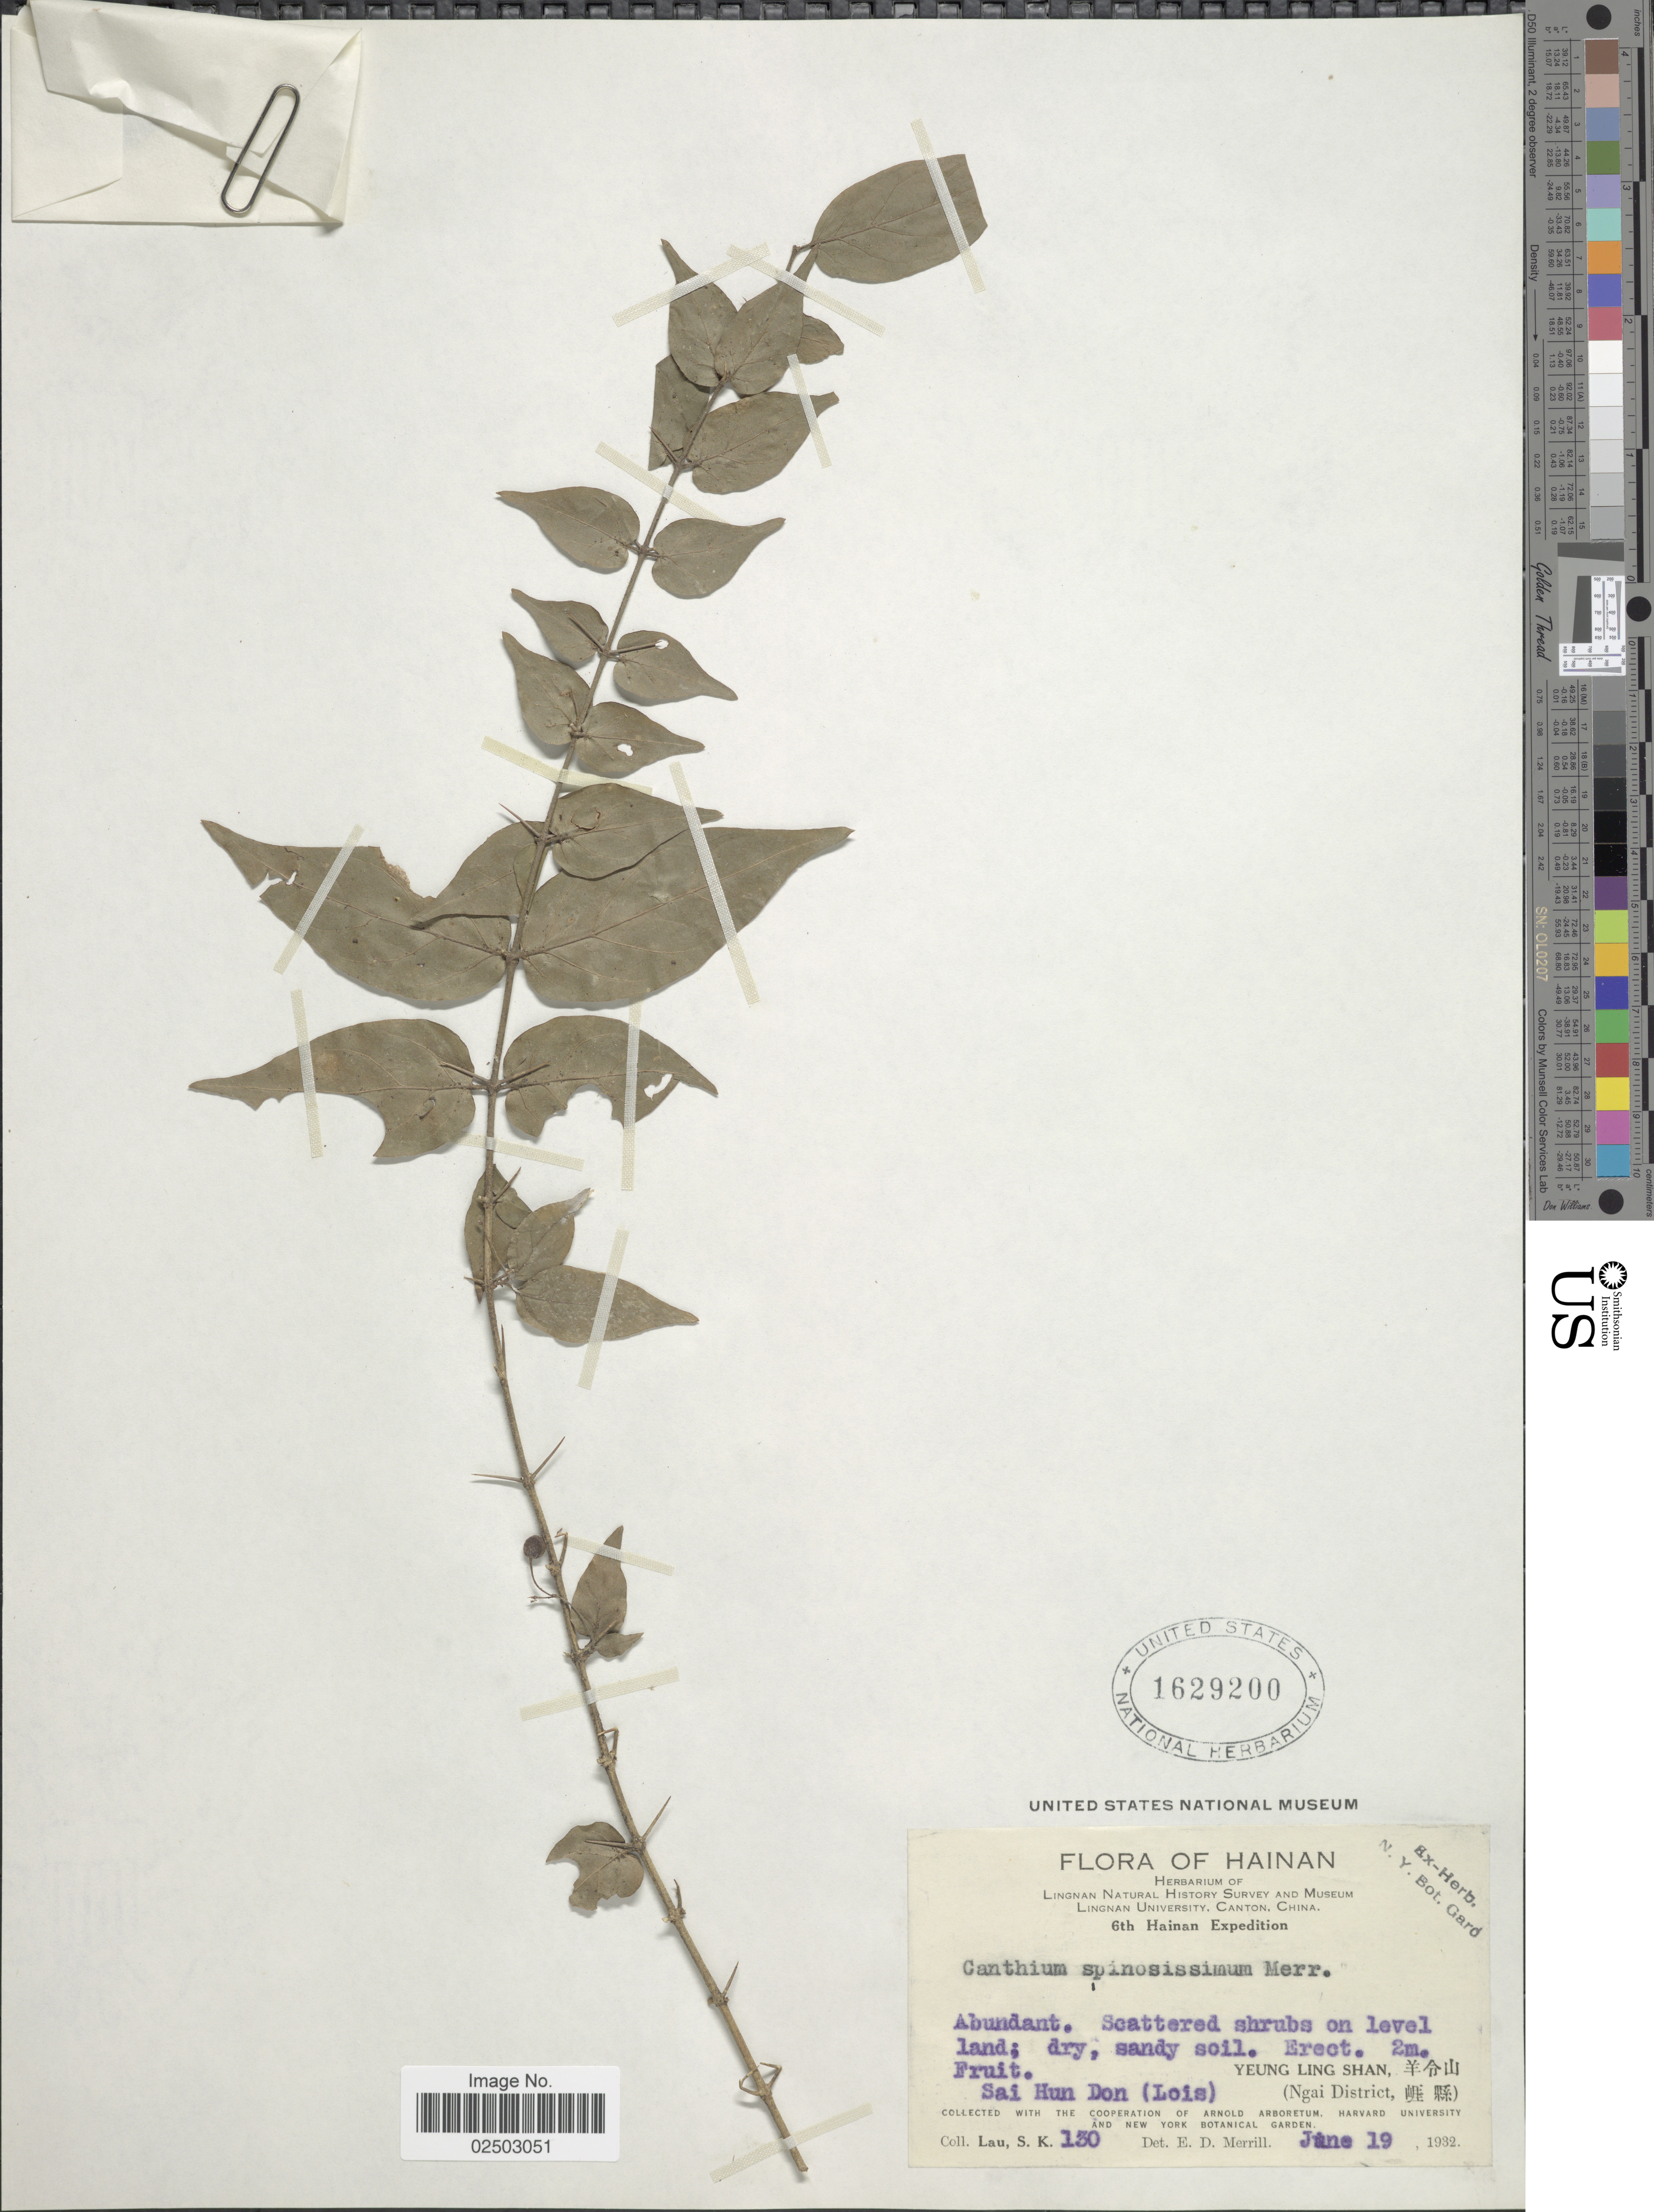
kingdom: Plantae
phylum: Tracheophyta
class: Magnoliopsida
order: Gentianales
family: Rubiaceae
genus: Canthium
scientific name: Canthium spinosissimum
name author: Merr.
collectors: S. K. Lau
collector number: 130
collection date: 1932-06-19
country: China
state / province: Hainan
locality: Yeung Ling Shan (Ngai District)Sai Hun Don (Lois)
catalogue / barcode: US 1629200